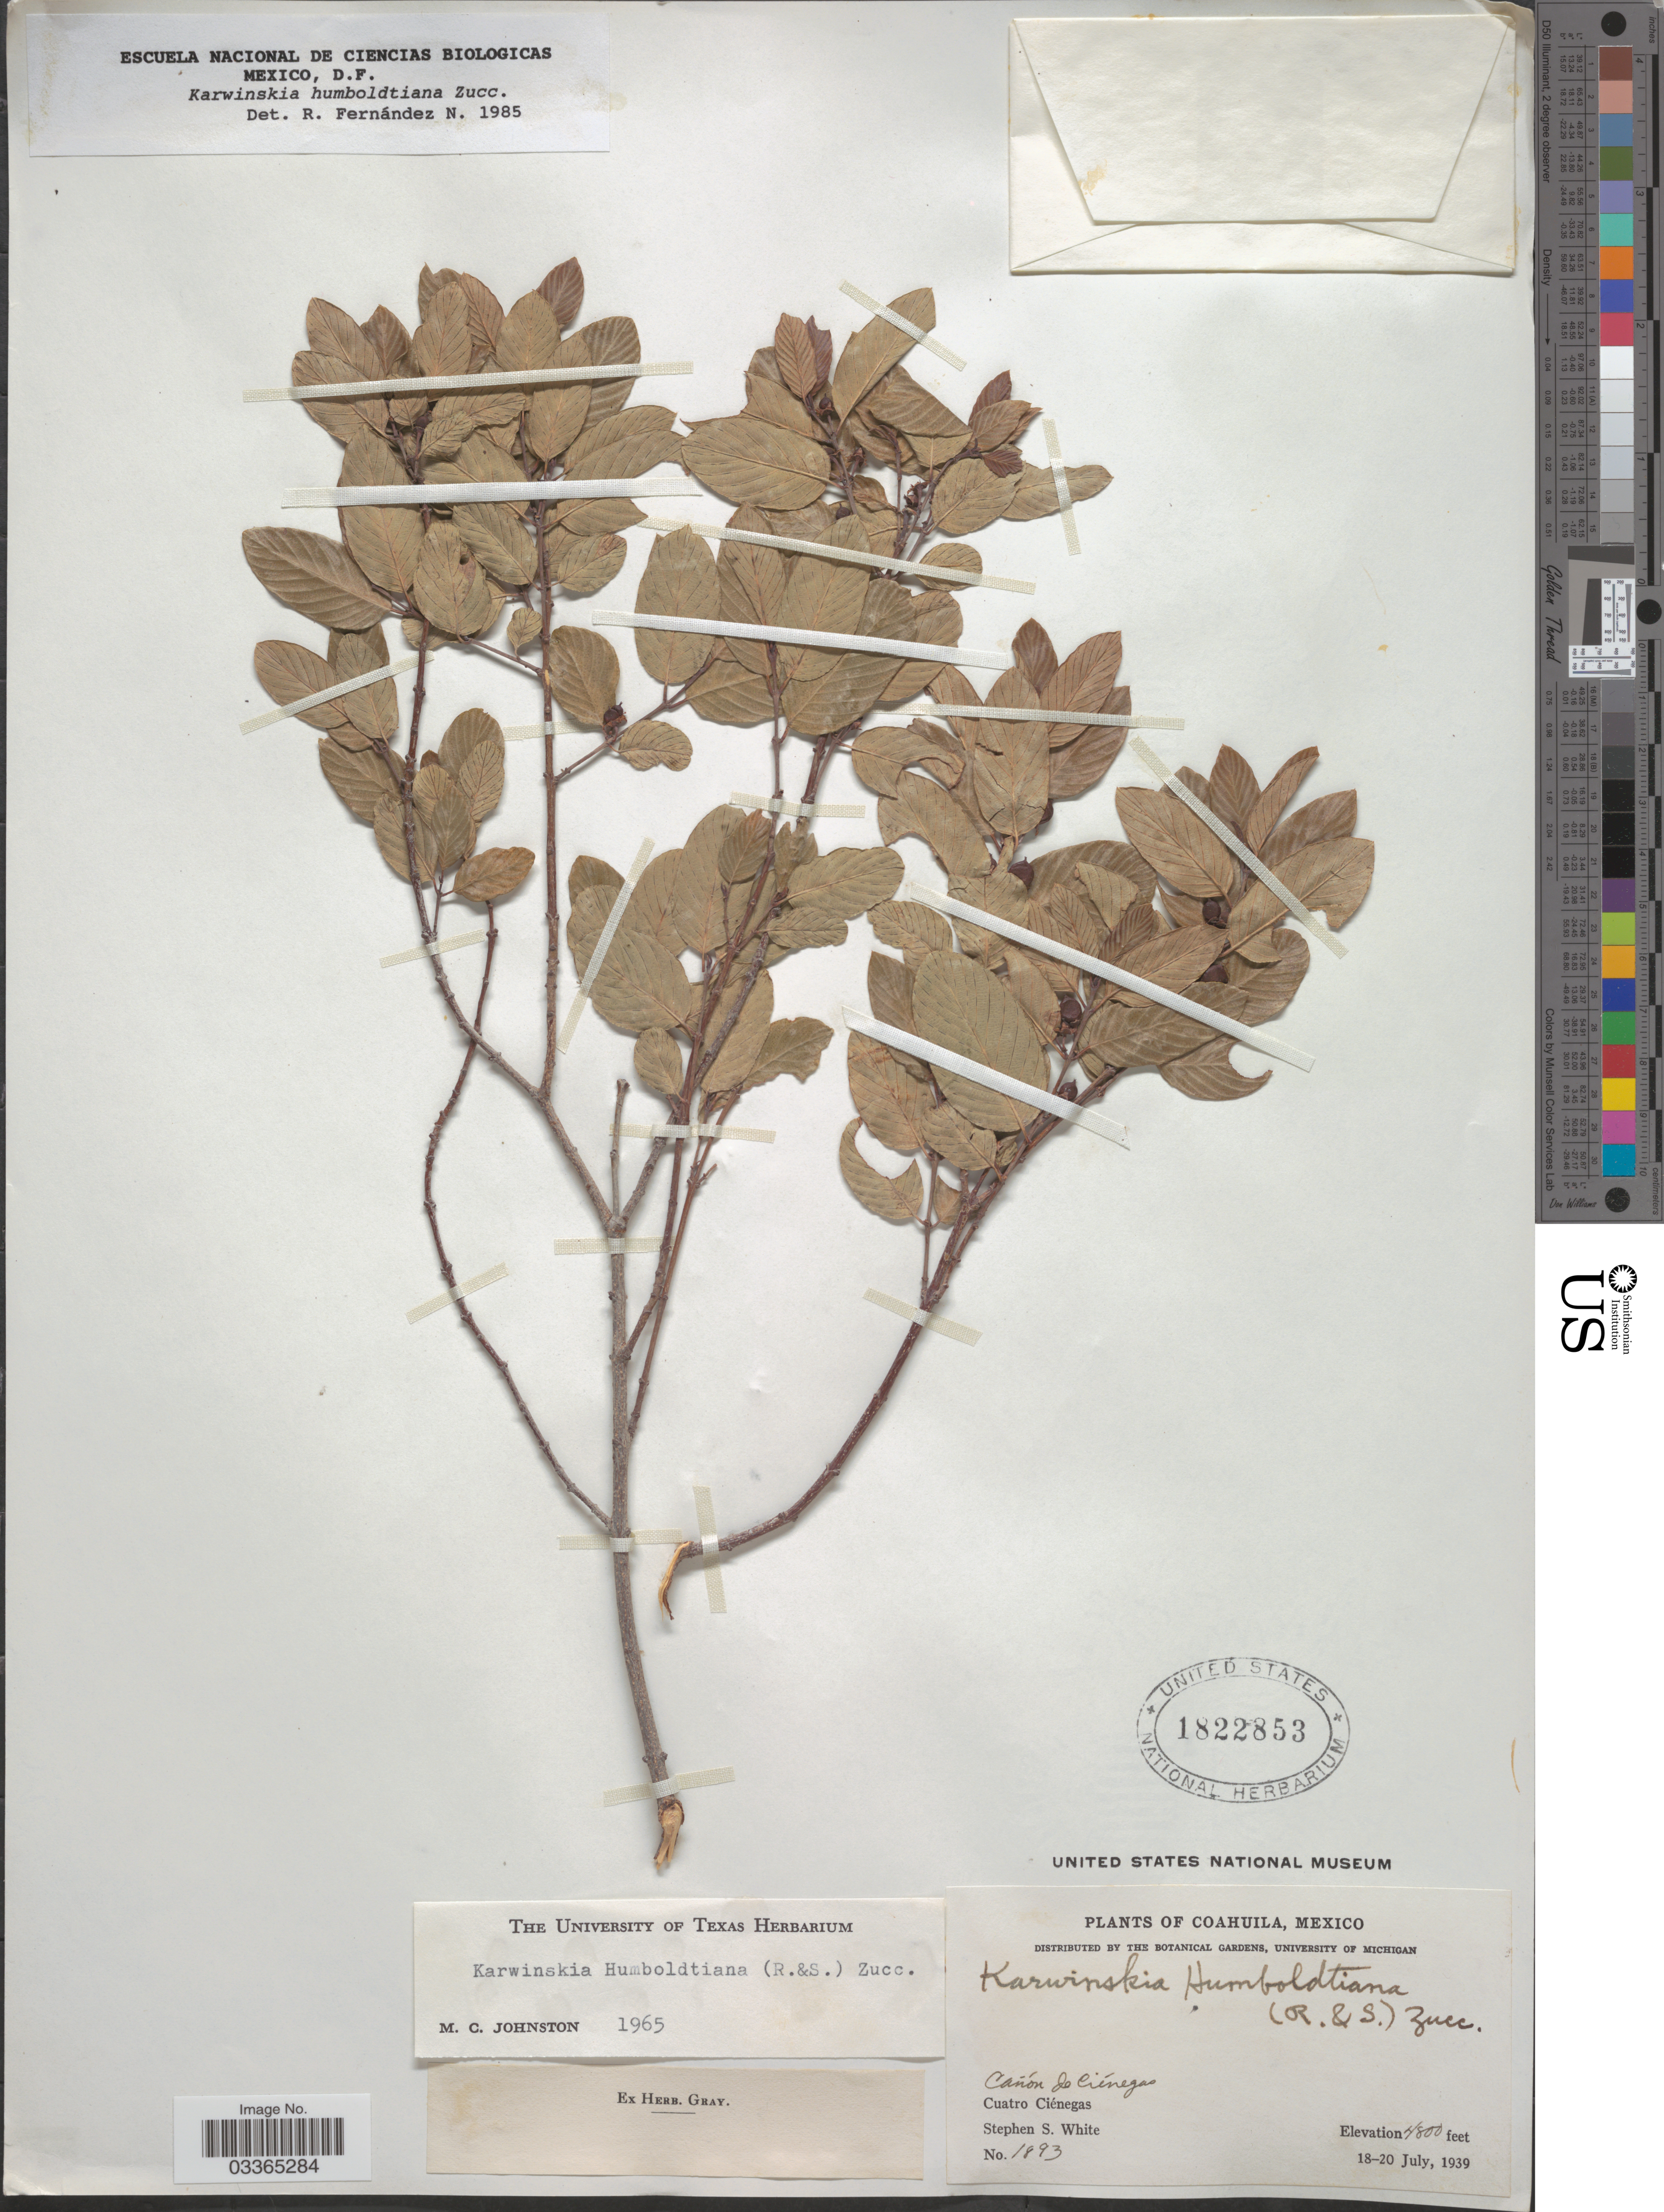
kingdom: Plantae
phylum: Tracheophyta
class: Magnoliopsida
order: Rosales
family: Rhamnaceae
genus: Karwinskia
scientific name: Karwinskia humboldtiana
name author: (Schult.) Zucc.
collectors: S. S. White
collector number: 1893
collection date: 1939-07-18/1939-07-20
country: Mexico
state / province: Coahuila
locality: Cañón de Ciénegas. Cuatro Ciénegas.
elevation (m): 1463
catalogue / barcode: US 1822853